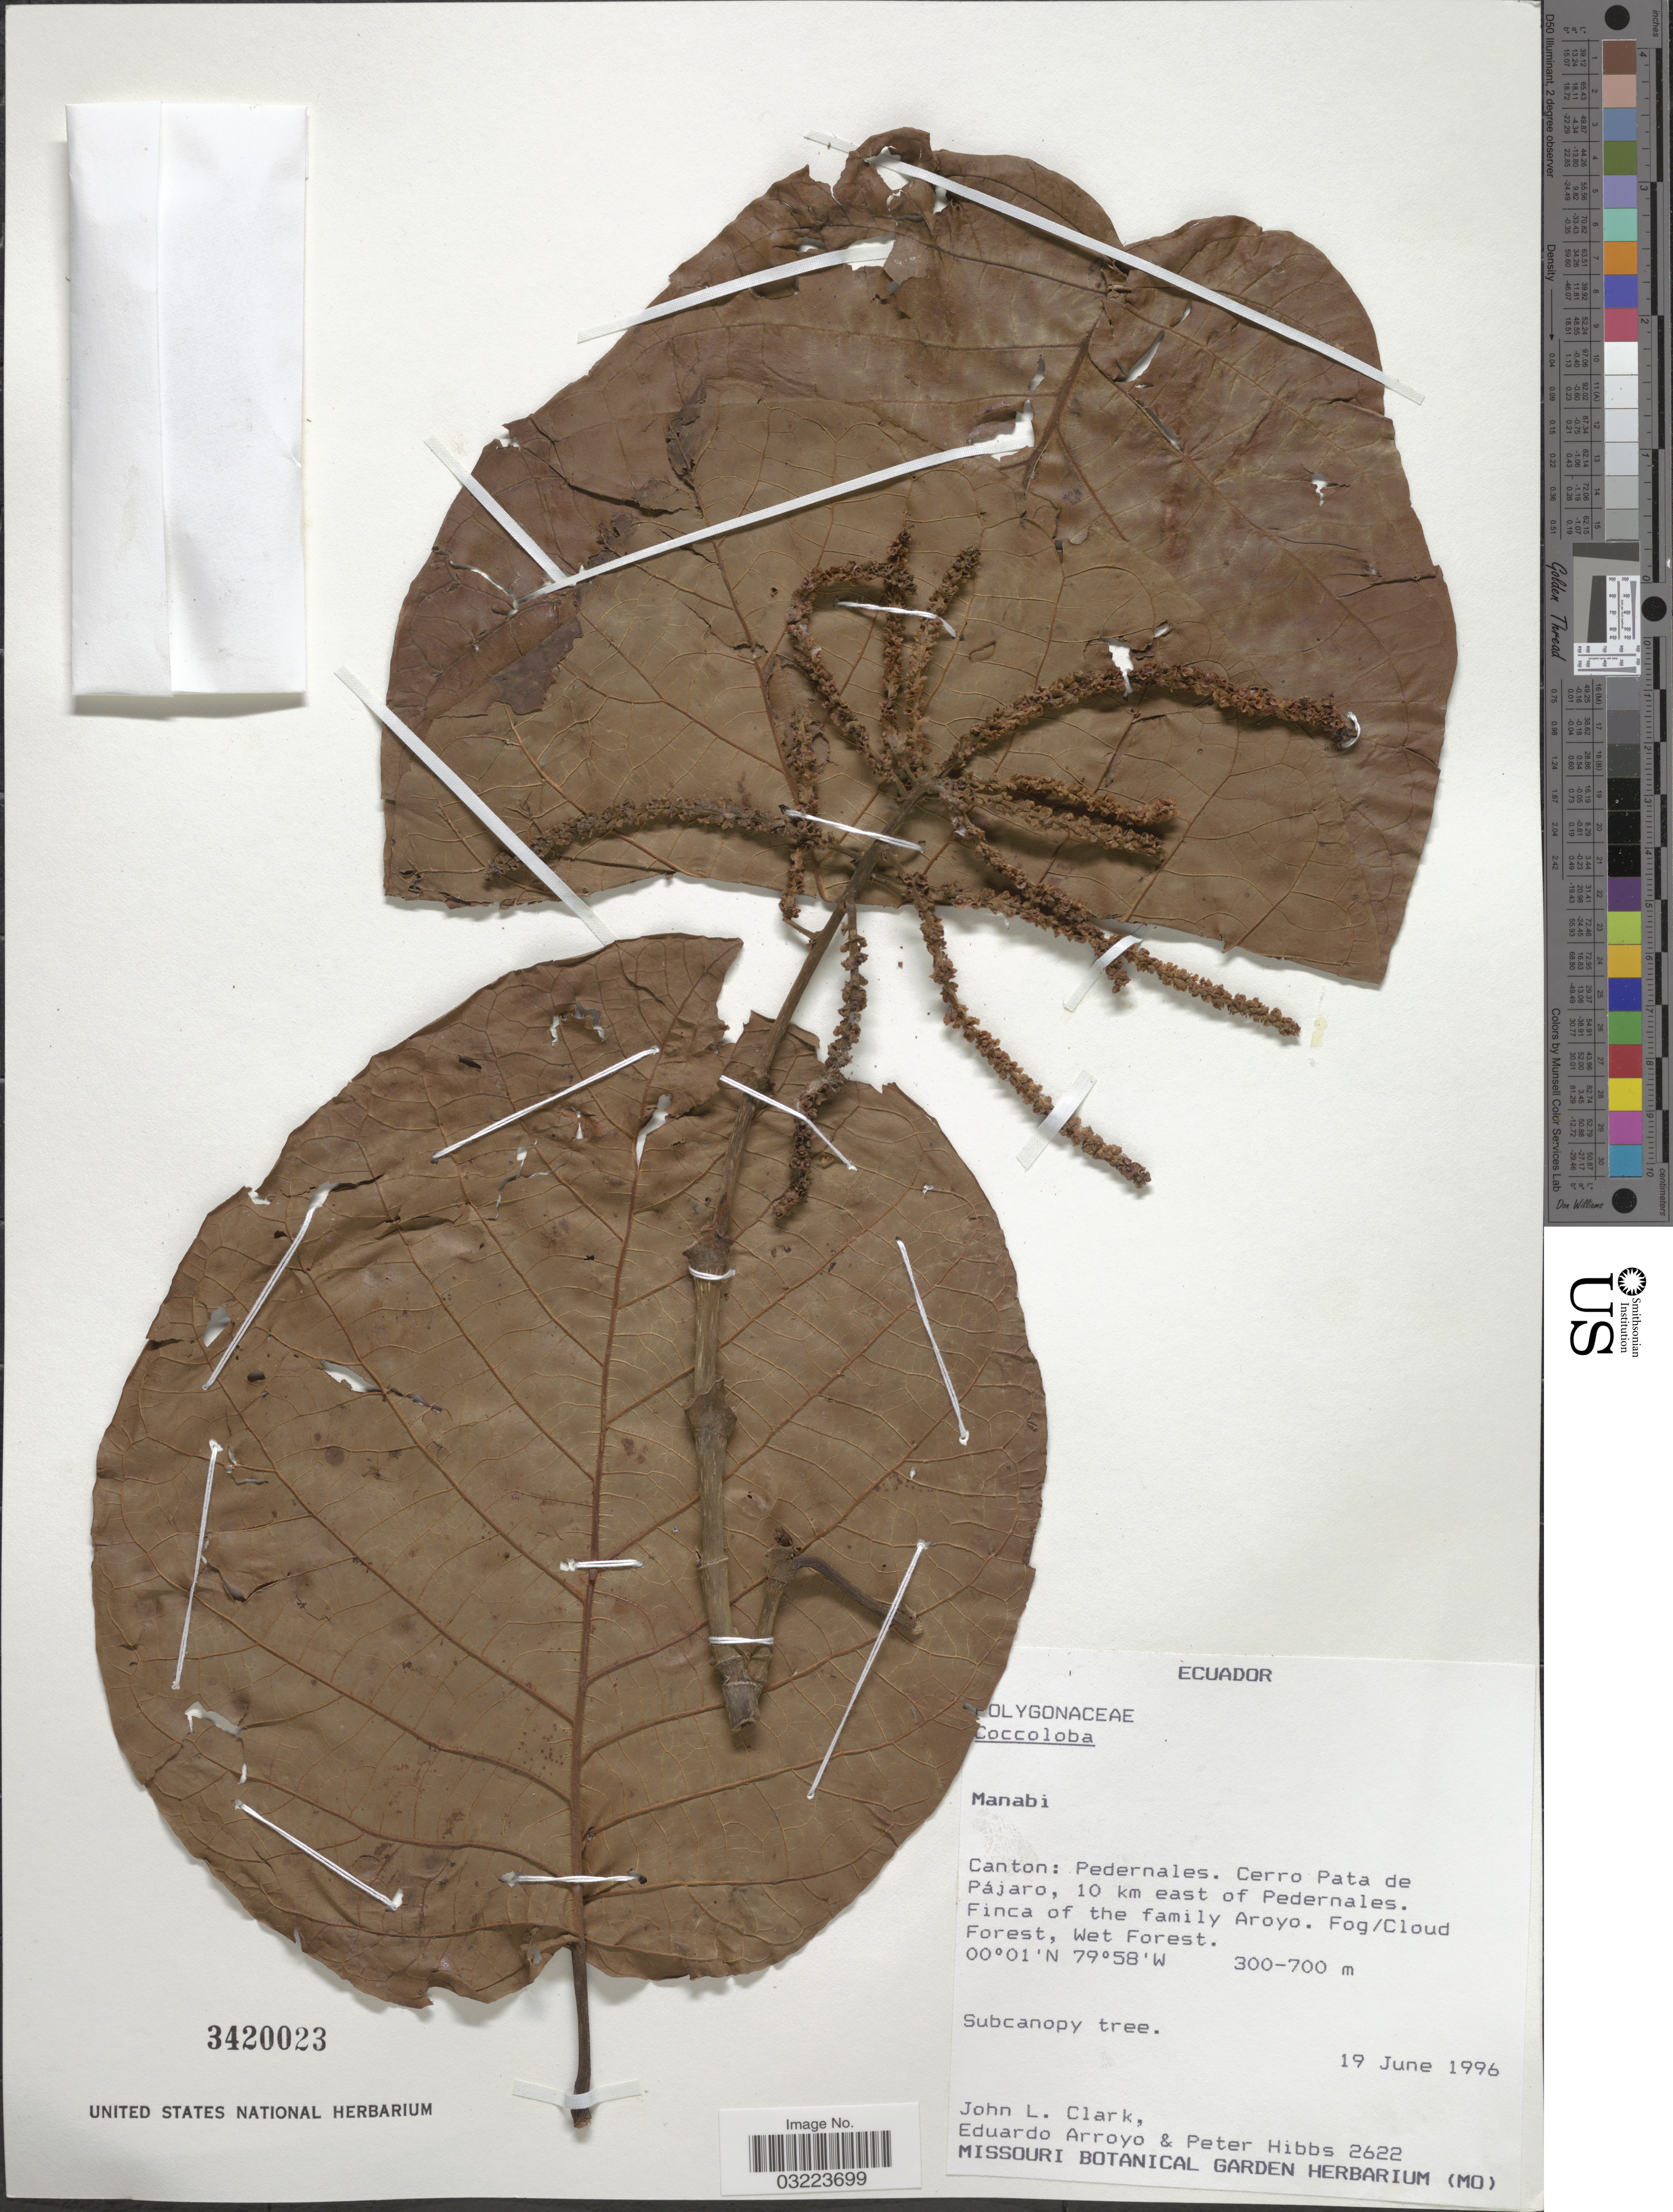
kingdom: Plantae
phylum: Tracheophyta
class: Magnoliopsida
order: Caryophyllales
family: Polygonaceae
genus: Coccoloba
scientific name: Coccoloba sp.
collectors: J. L. Clark, E. Arroyo & P. Hibbs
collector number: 2622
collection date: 1996-06-19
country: Ecuador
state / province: Manabí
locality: Canton: Pedernales. Cerro Pata de Pájaro, 10 km east of Pedernales.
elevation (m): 300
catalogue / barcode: US 3420023